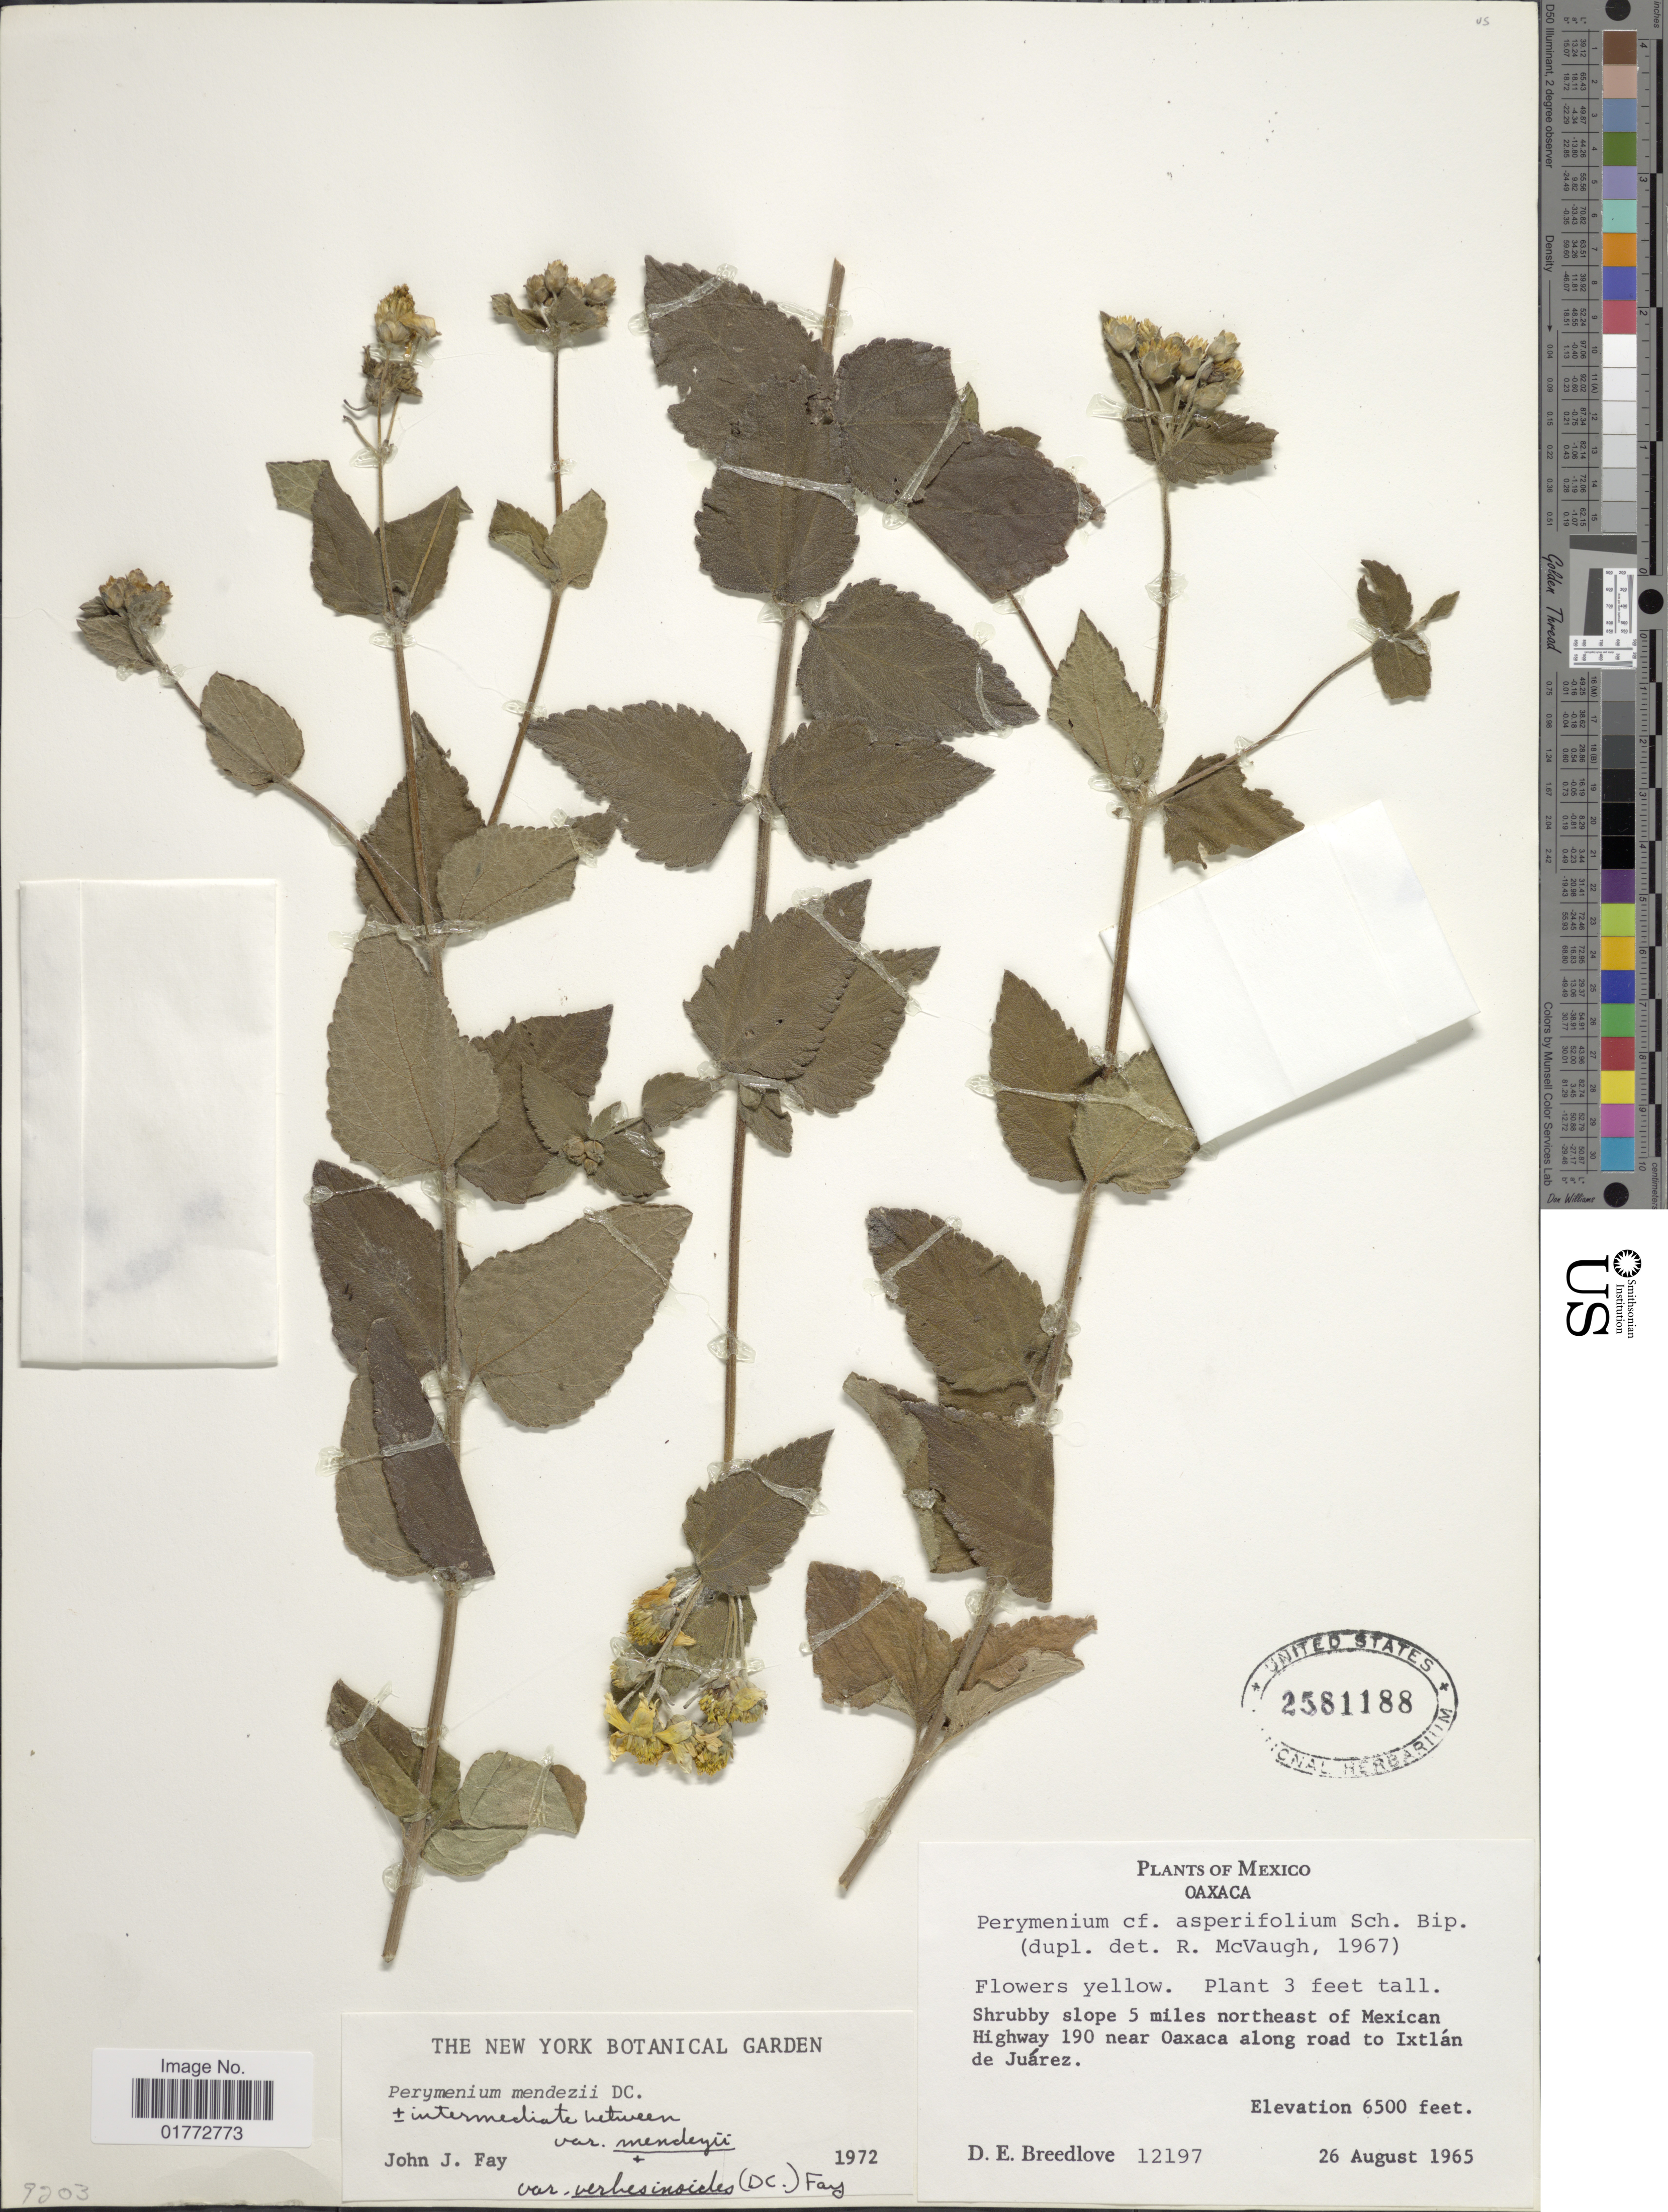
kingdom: Plantae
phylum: Tracheophyta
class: Magnoliopsida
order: Asterales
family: Asteraceae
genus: Perymenium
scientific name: Perymenium mendezii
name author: DC.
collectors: D. E. Breedlove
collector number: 12197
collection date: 1965-08-26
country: Mexico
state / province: Oaxaca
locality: Shrubby slope 5 miles northeast of Mexican Highway 190 near Oaxaca along road to Ixtlan de Juarez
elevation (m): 1981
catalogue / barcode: US 2581188